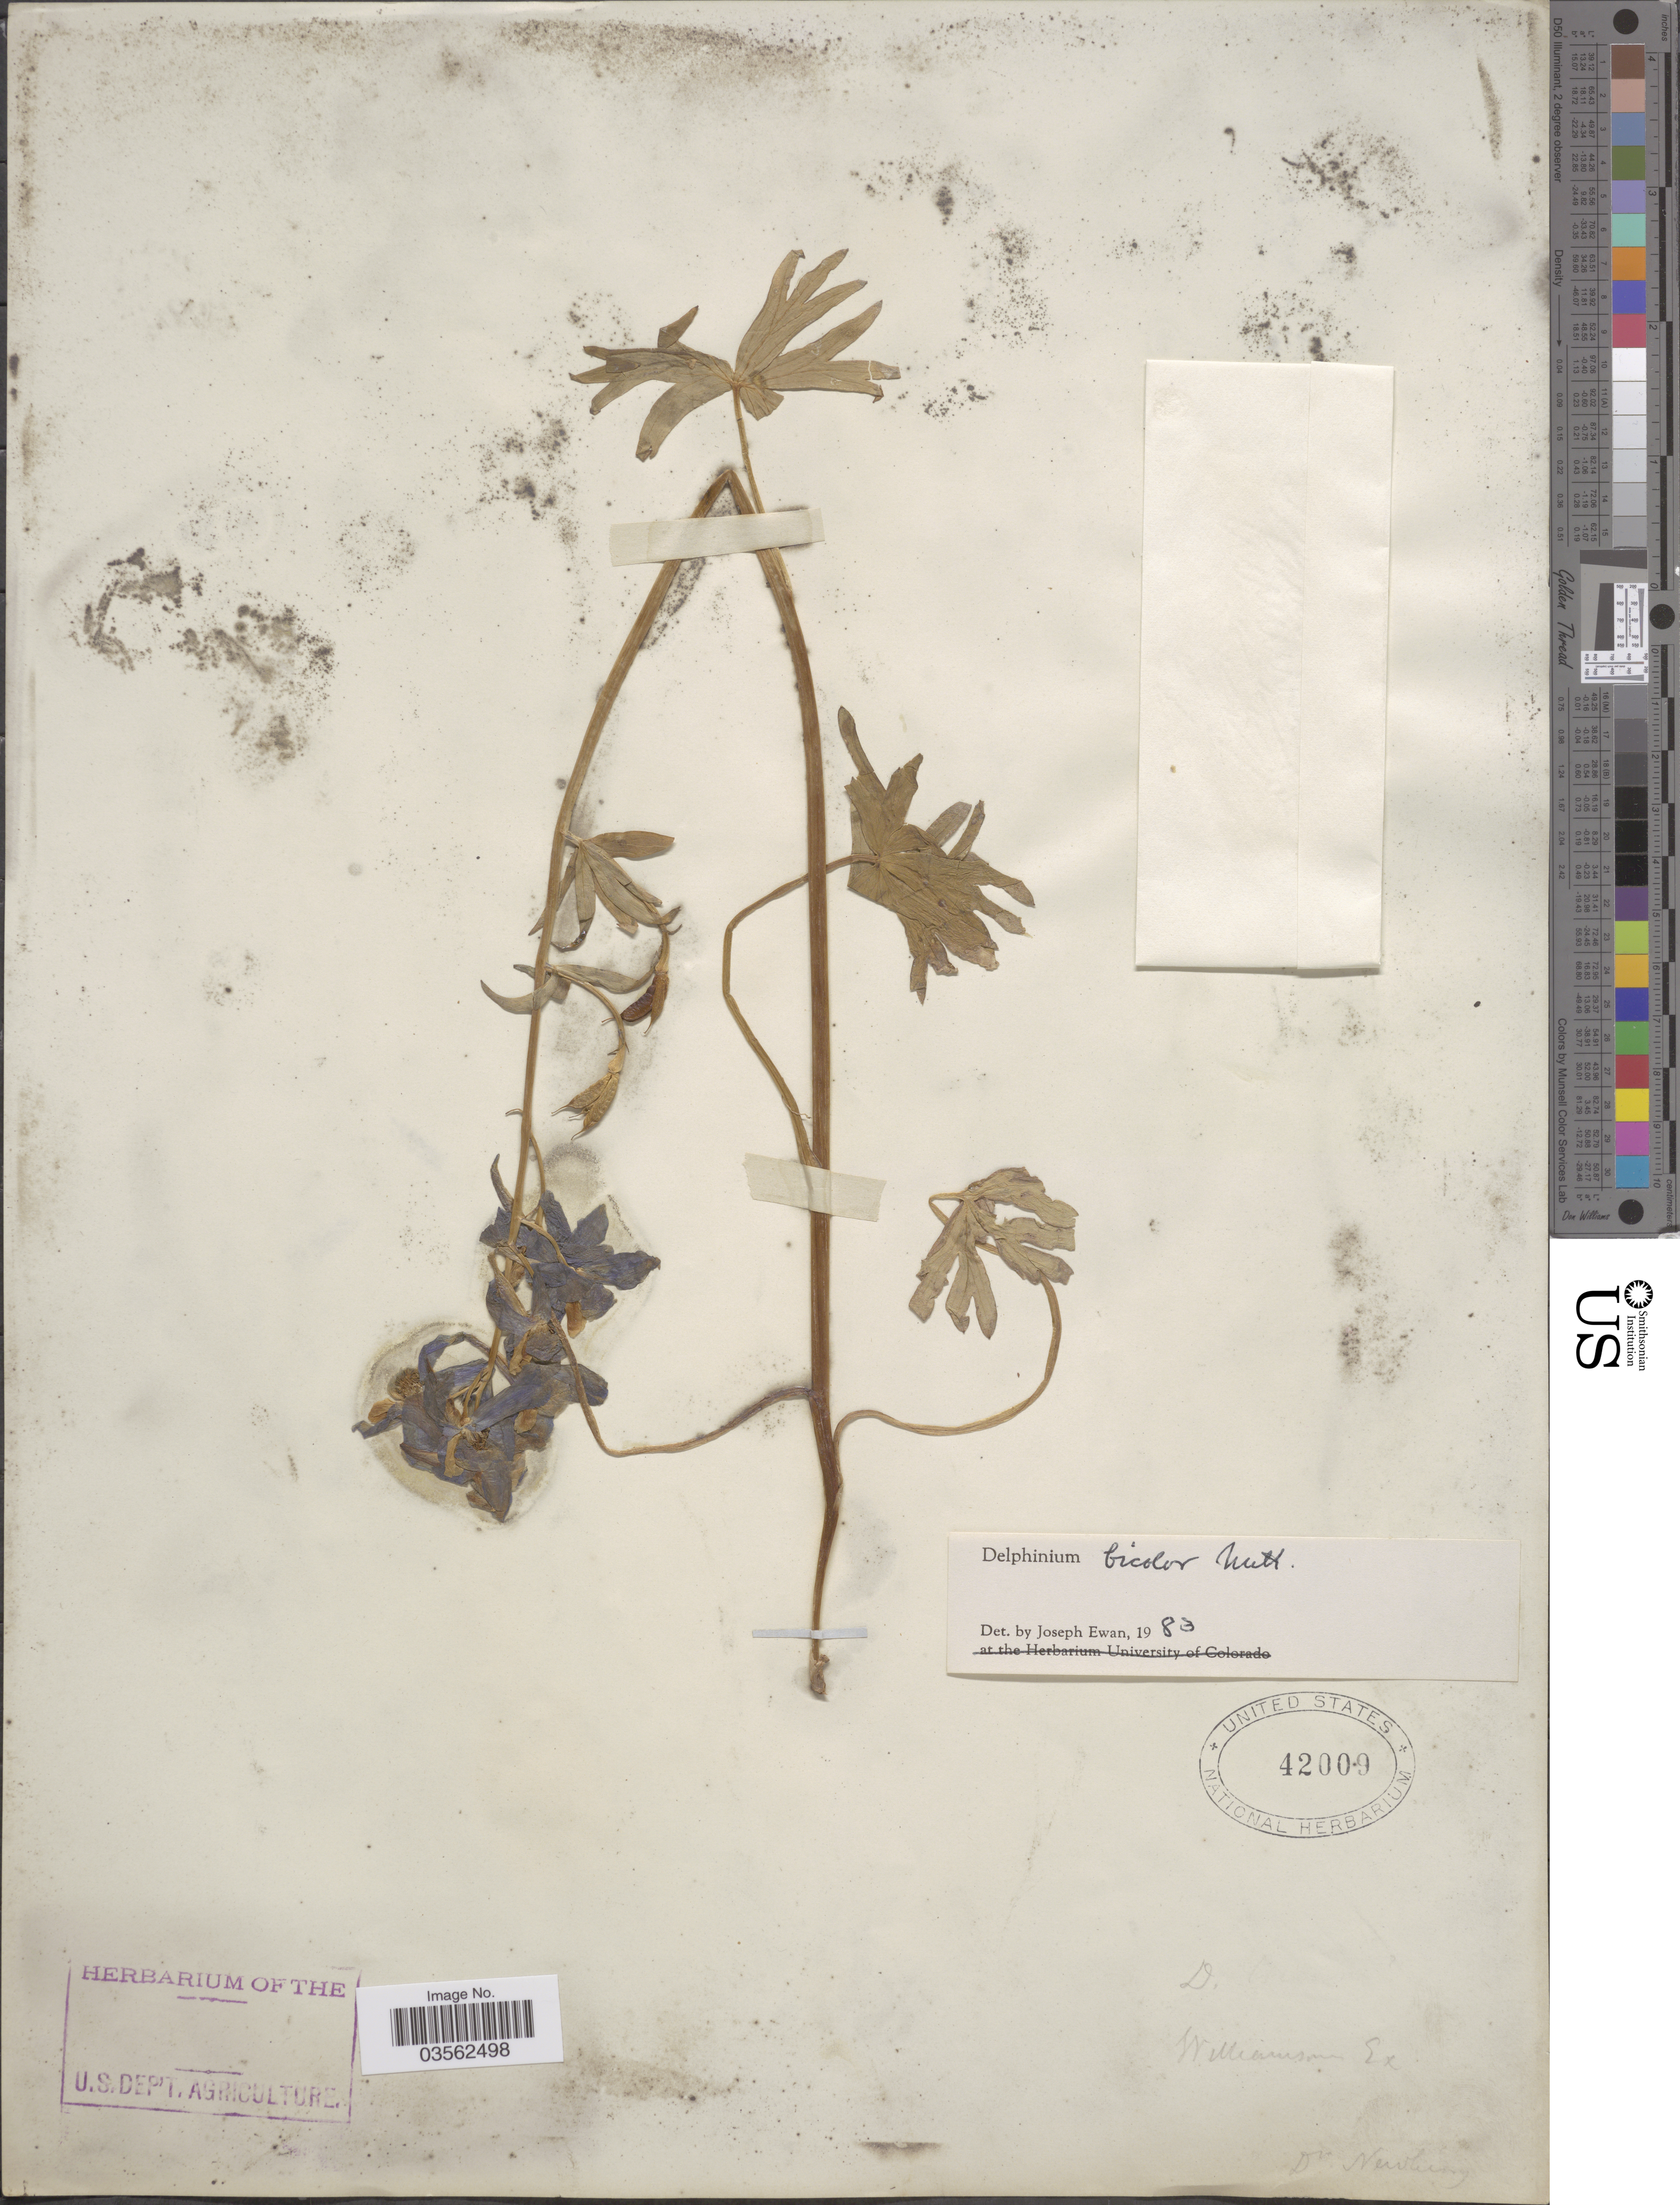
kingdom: Plantae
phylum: Tracheophyta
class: Magnoliopsida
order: Ranunculales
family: Ranunculaceae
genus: Delphinium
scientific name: Delphinium bicolor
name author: Nutt.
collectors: Newbury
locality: Williamson Ex.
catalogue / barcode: US 42009